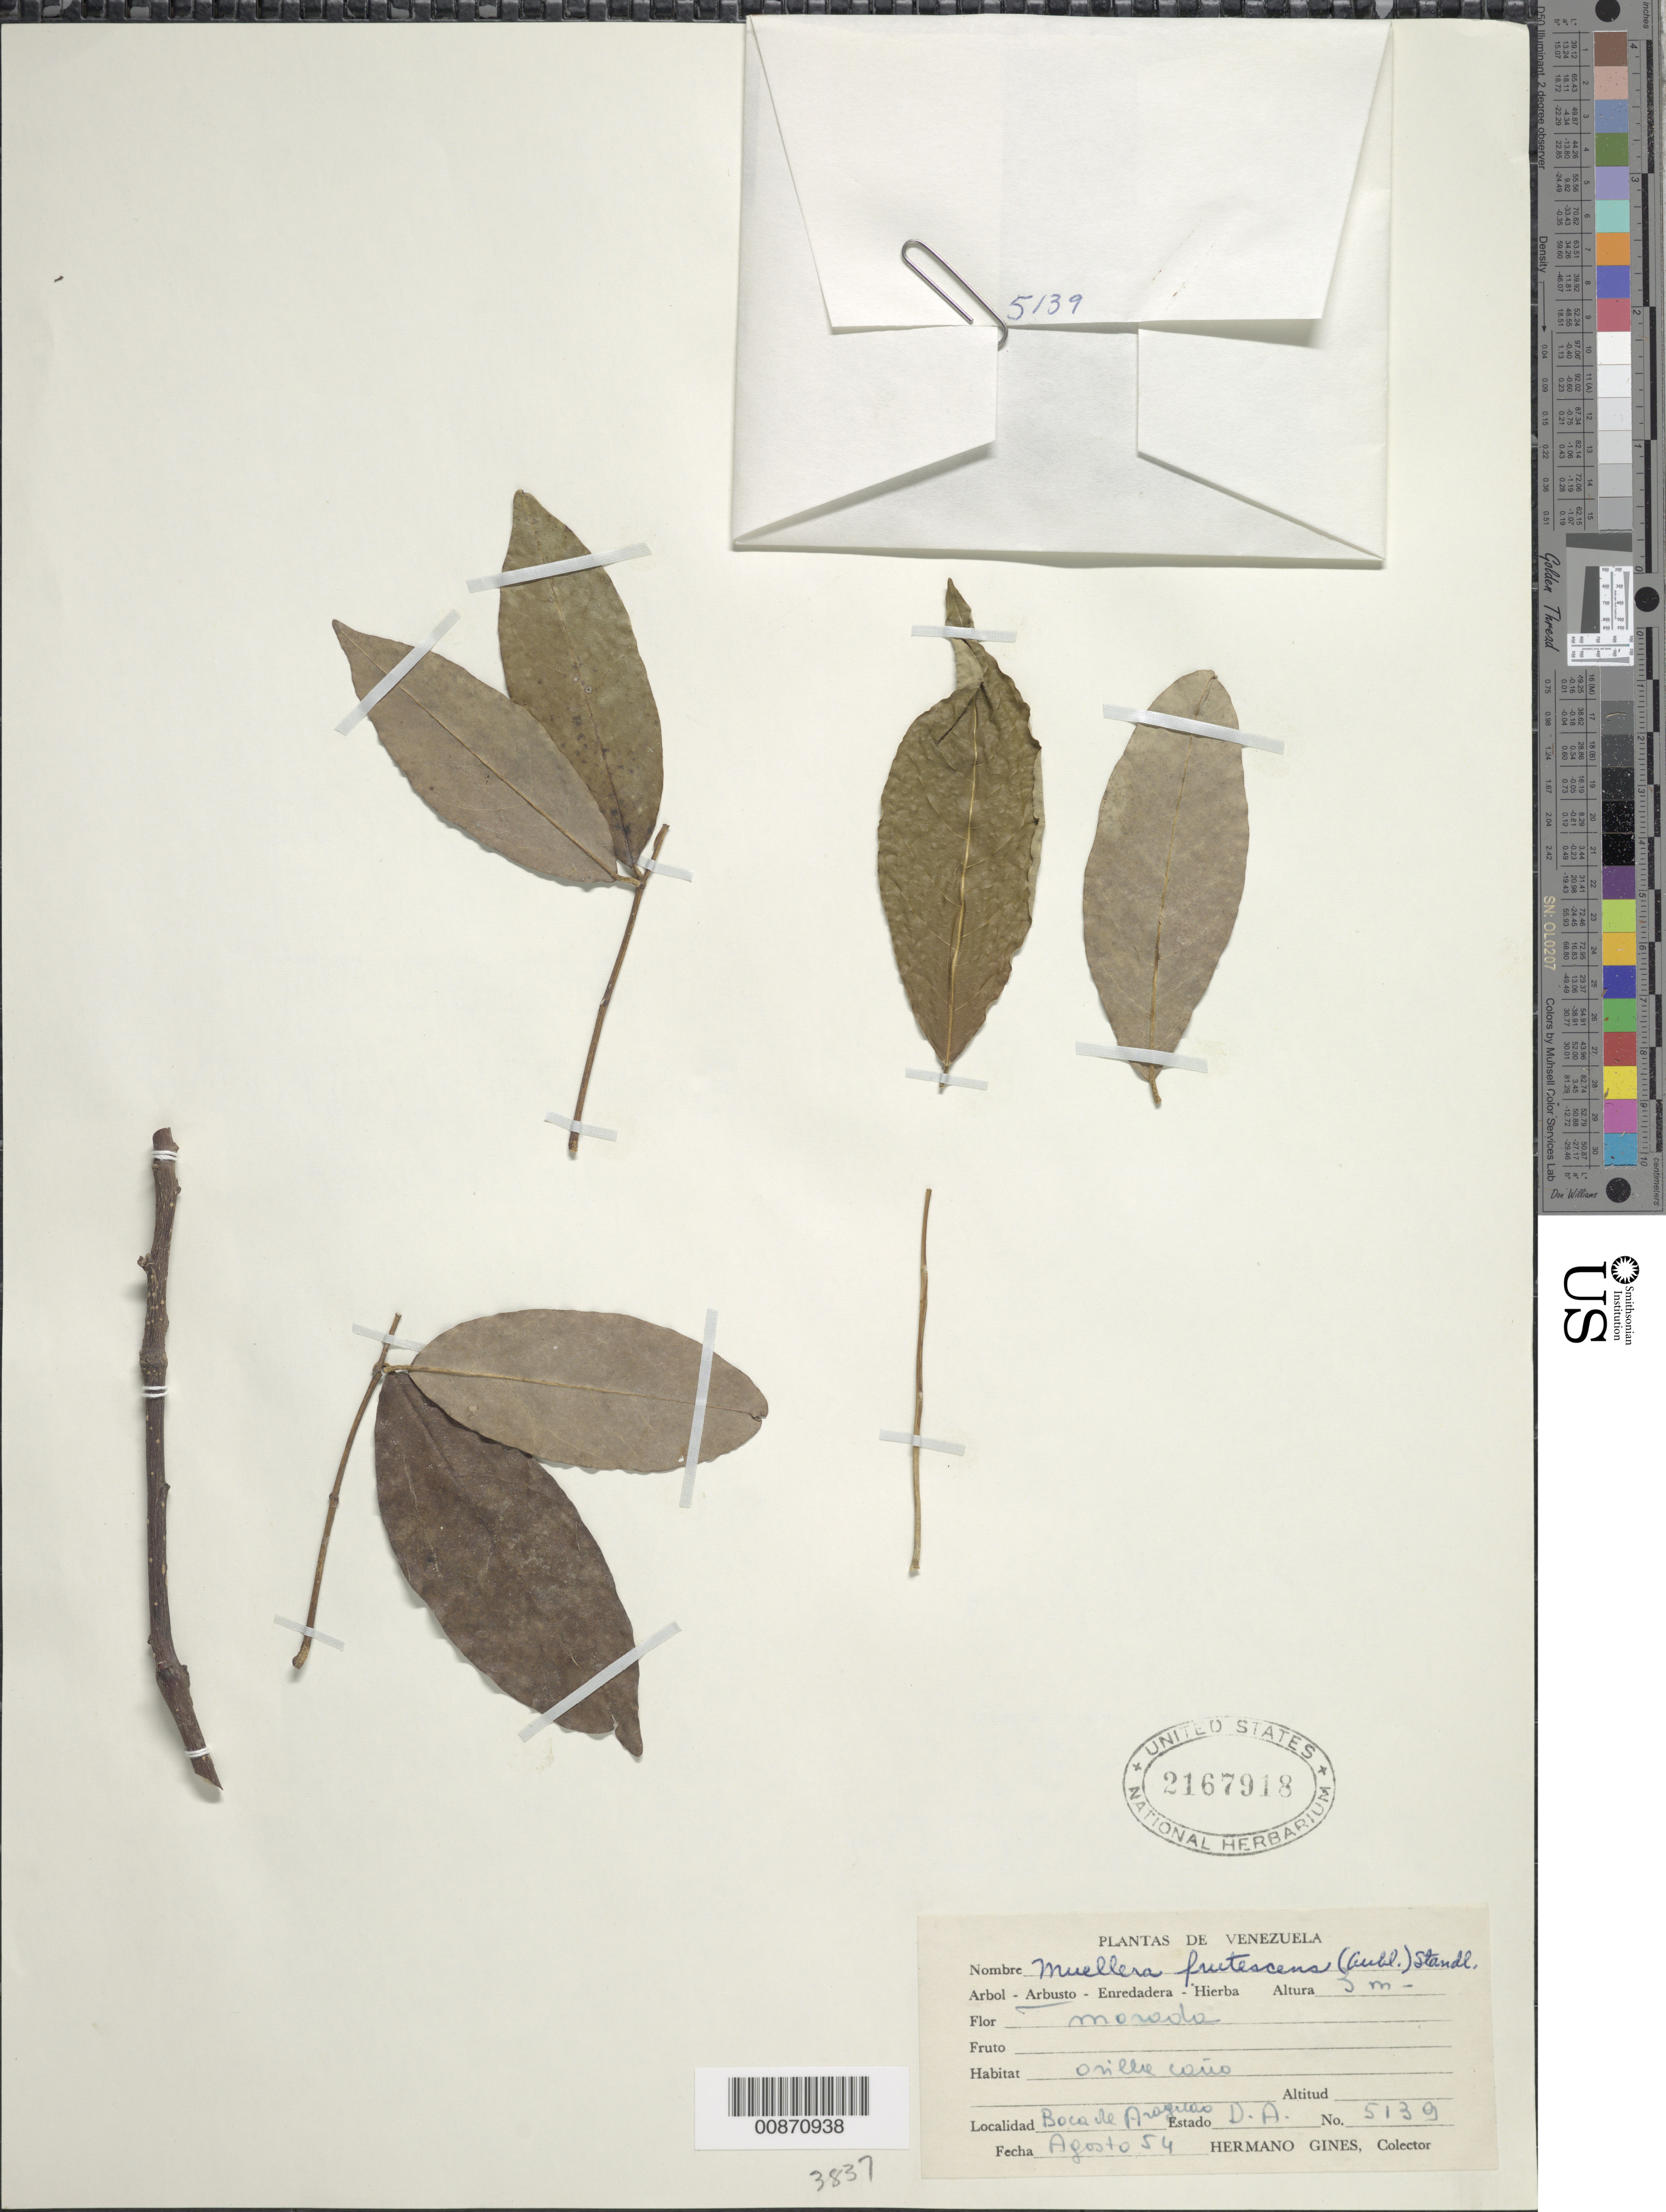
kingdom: Plantae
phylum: Tracheophyta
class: Magnoliopsida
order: Fabales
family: Fabaceae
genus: Muellera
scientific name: Muellera frutescens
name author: (Aubl.) Standl.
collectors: H. Gines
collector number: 5139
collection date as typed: Aug-54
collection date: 1954-08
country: Venezuela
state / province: Delta Amacuro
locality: Boca de Araguao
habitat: Orilla cano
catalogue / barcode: US 2167918